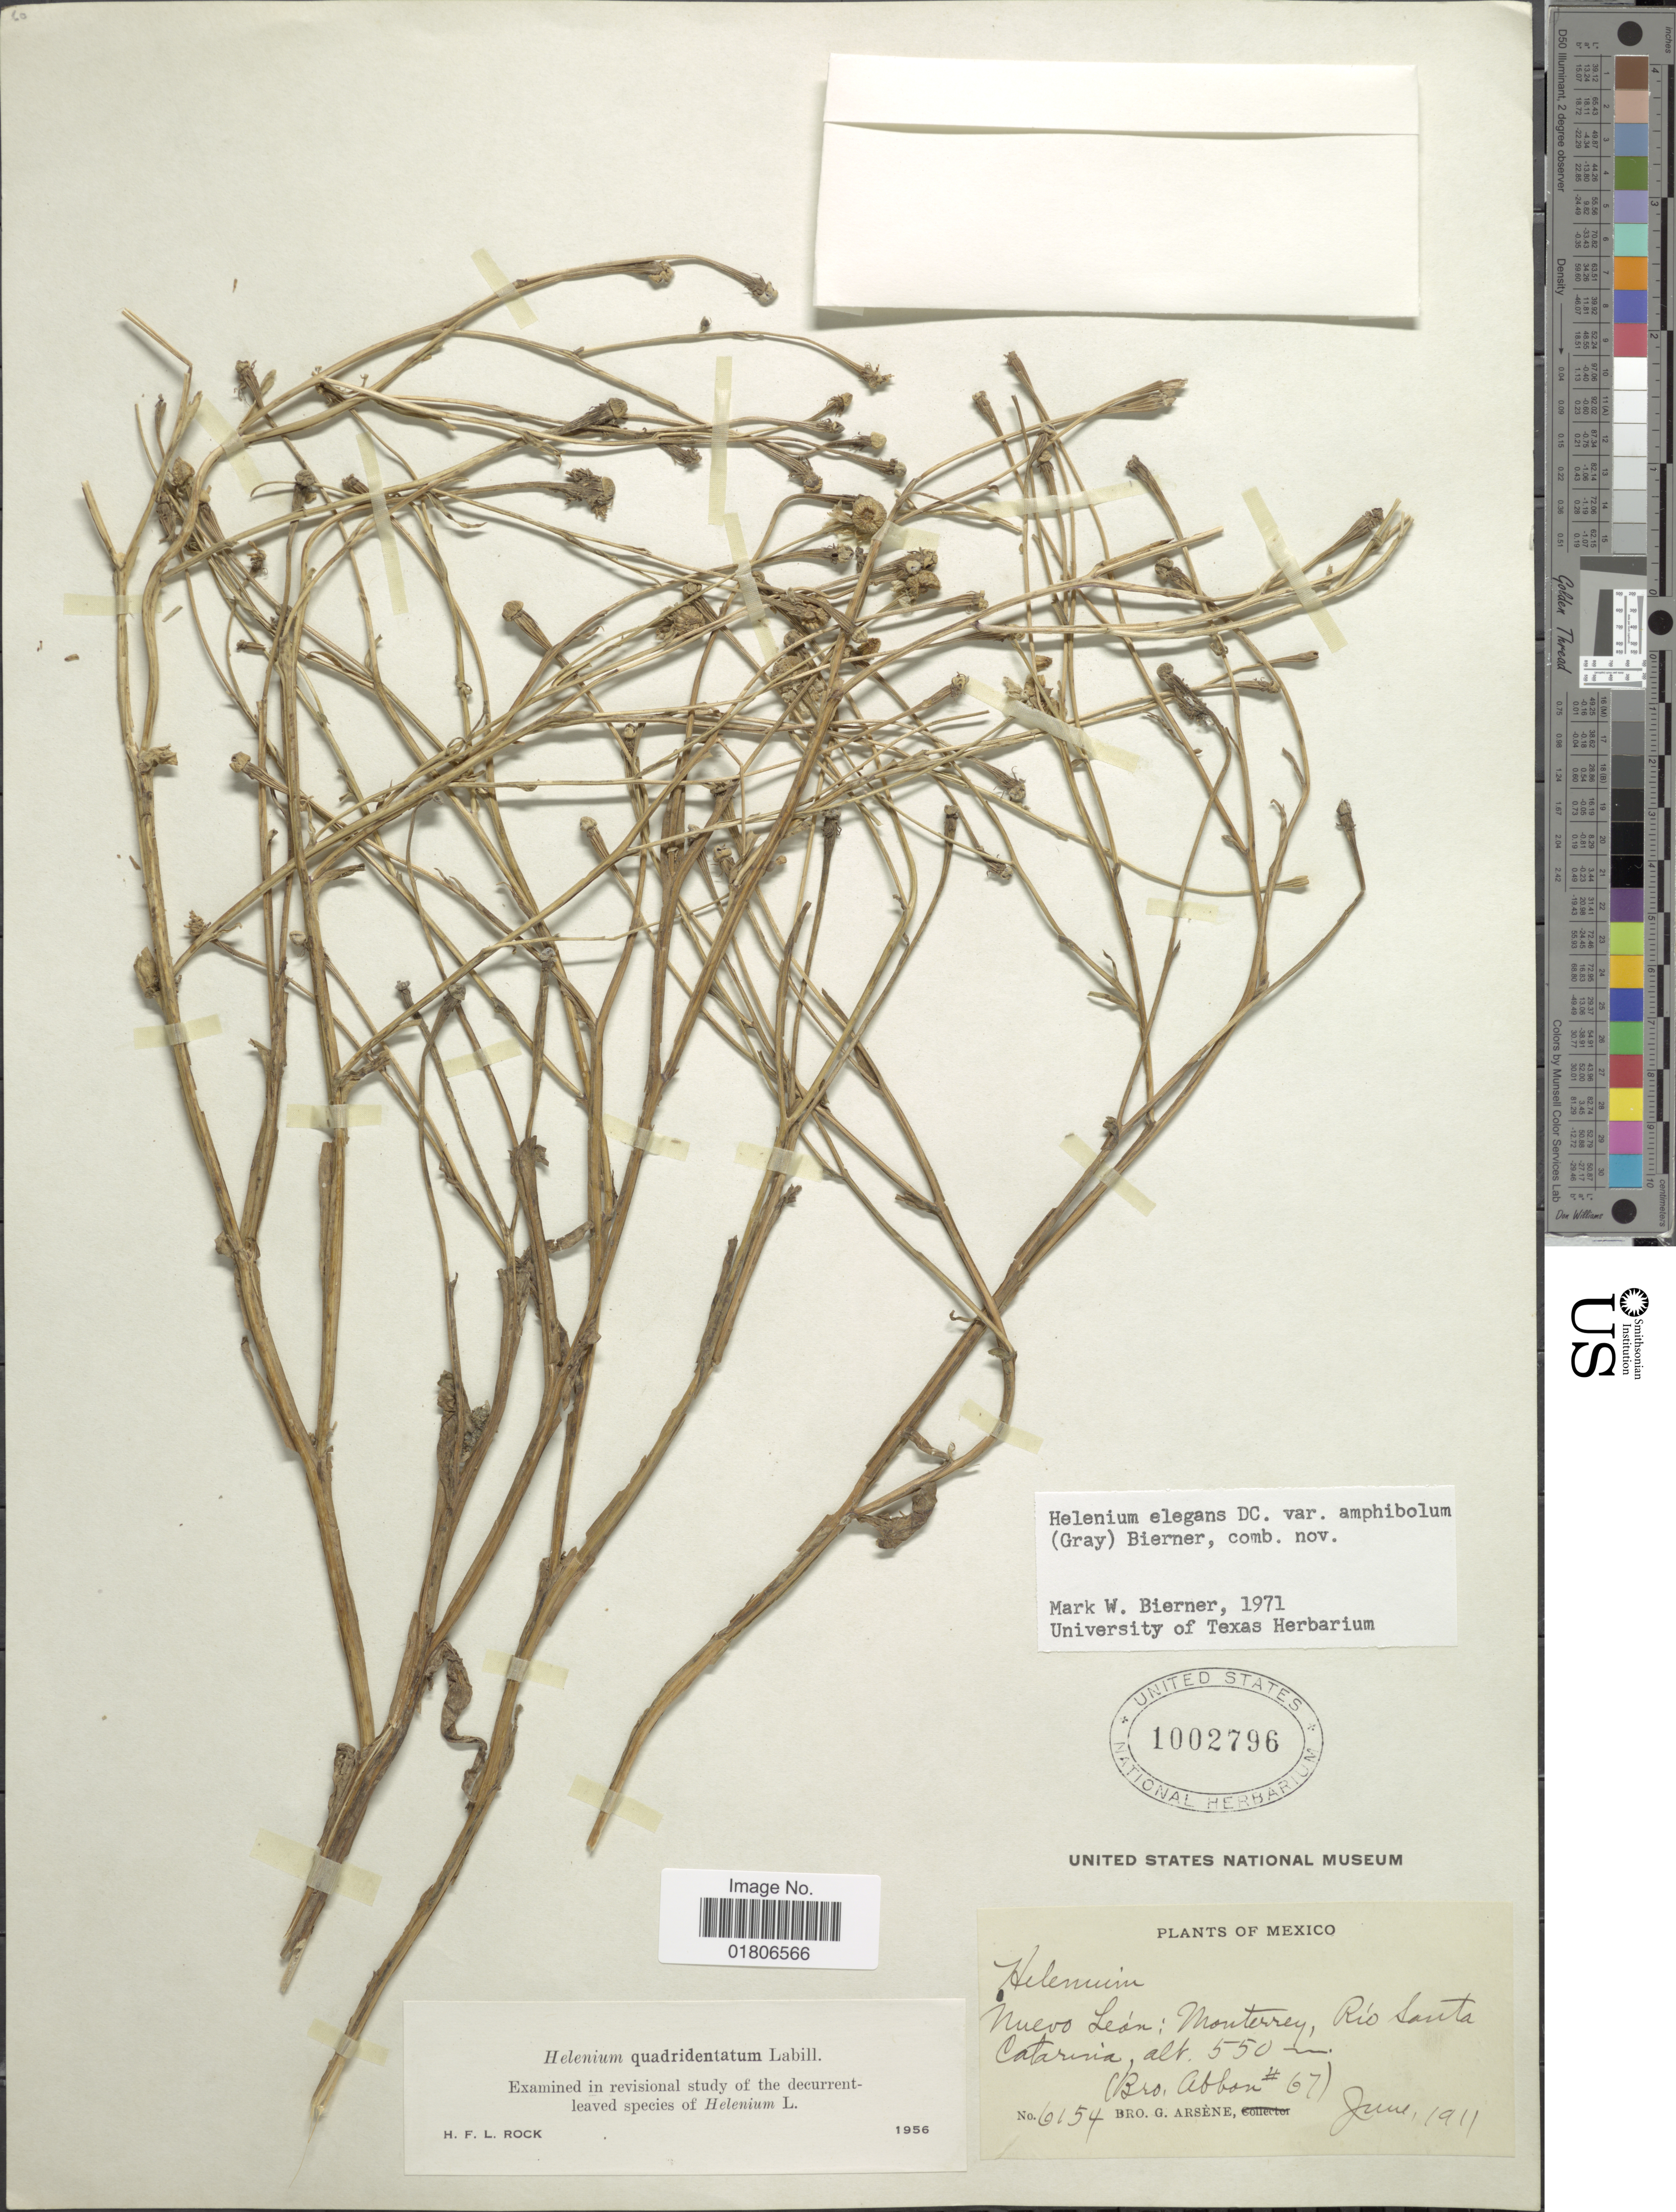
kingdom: Plantae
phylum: Tracheophyta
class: Magnoliopsida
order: Asterales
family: Asteraceae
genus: Helenium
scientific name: Helenium elegans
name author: DC.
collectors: Bro. Abbon & Bro. G. Arsène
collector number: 6154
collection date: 1911-06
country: Mexico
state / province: Nuevo León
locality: Monterrey, Río Santa Catarina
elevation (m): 550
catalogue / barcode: US 1002796